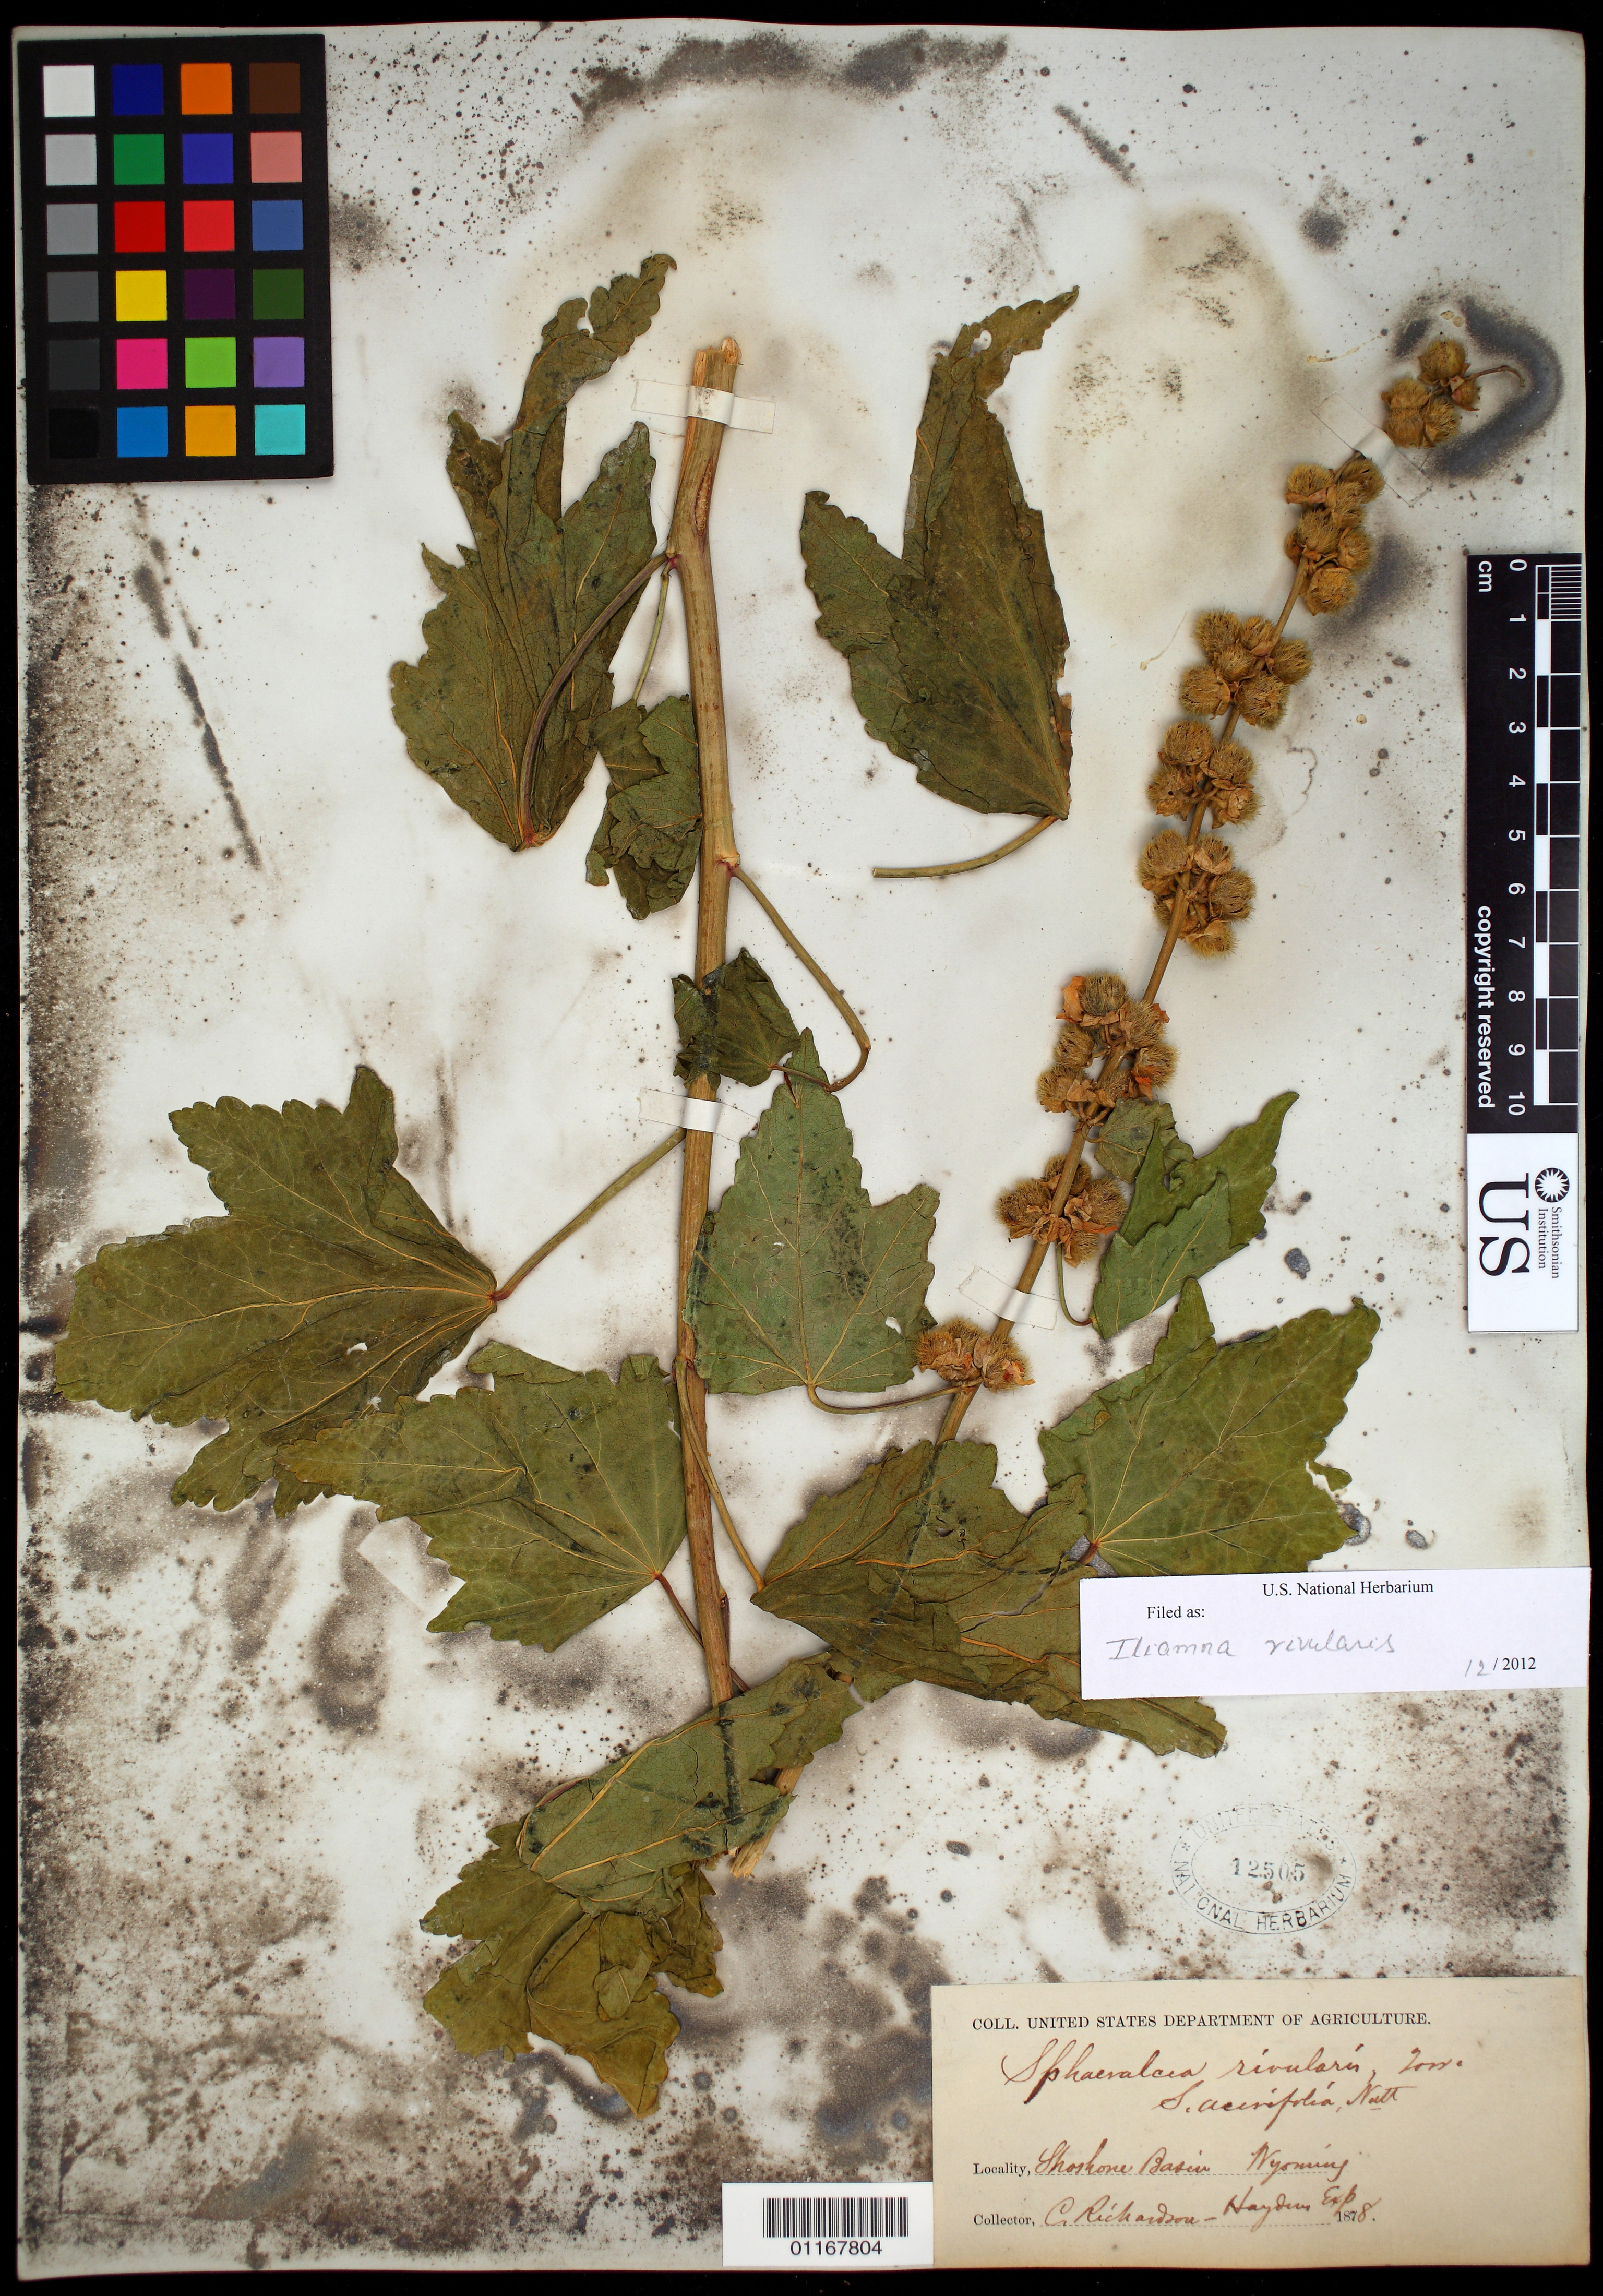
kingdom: Plantae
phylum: Tracheophyta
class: Magnoliopsida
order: Malvales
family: Malvaceae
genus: Iliamna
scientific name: Iliamna rivularis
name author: (Douglas) Greene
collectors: C. Richardson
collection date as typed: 1878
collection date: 1878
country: United States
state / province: Wyoming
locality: Shoshone Basin.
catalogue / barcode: US 12505